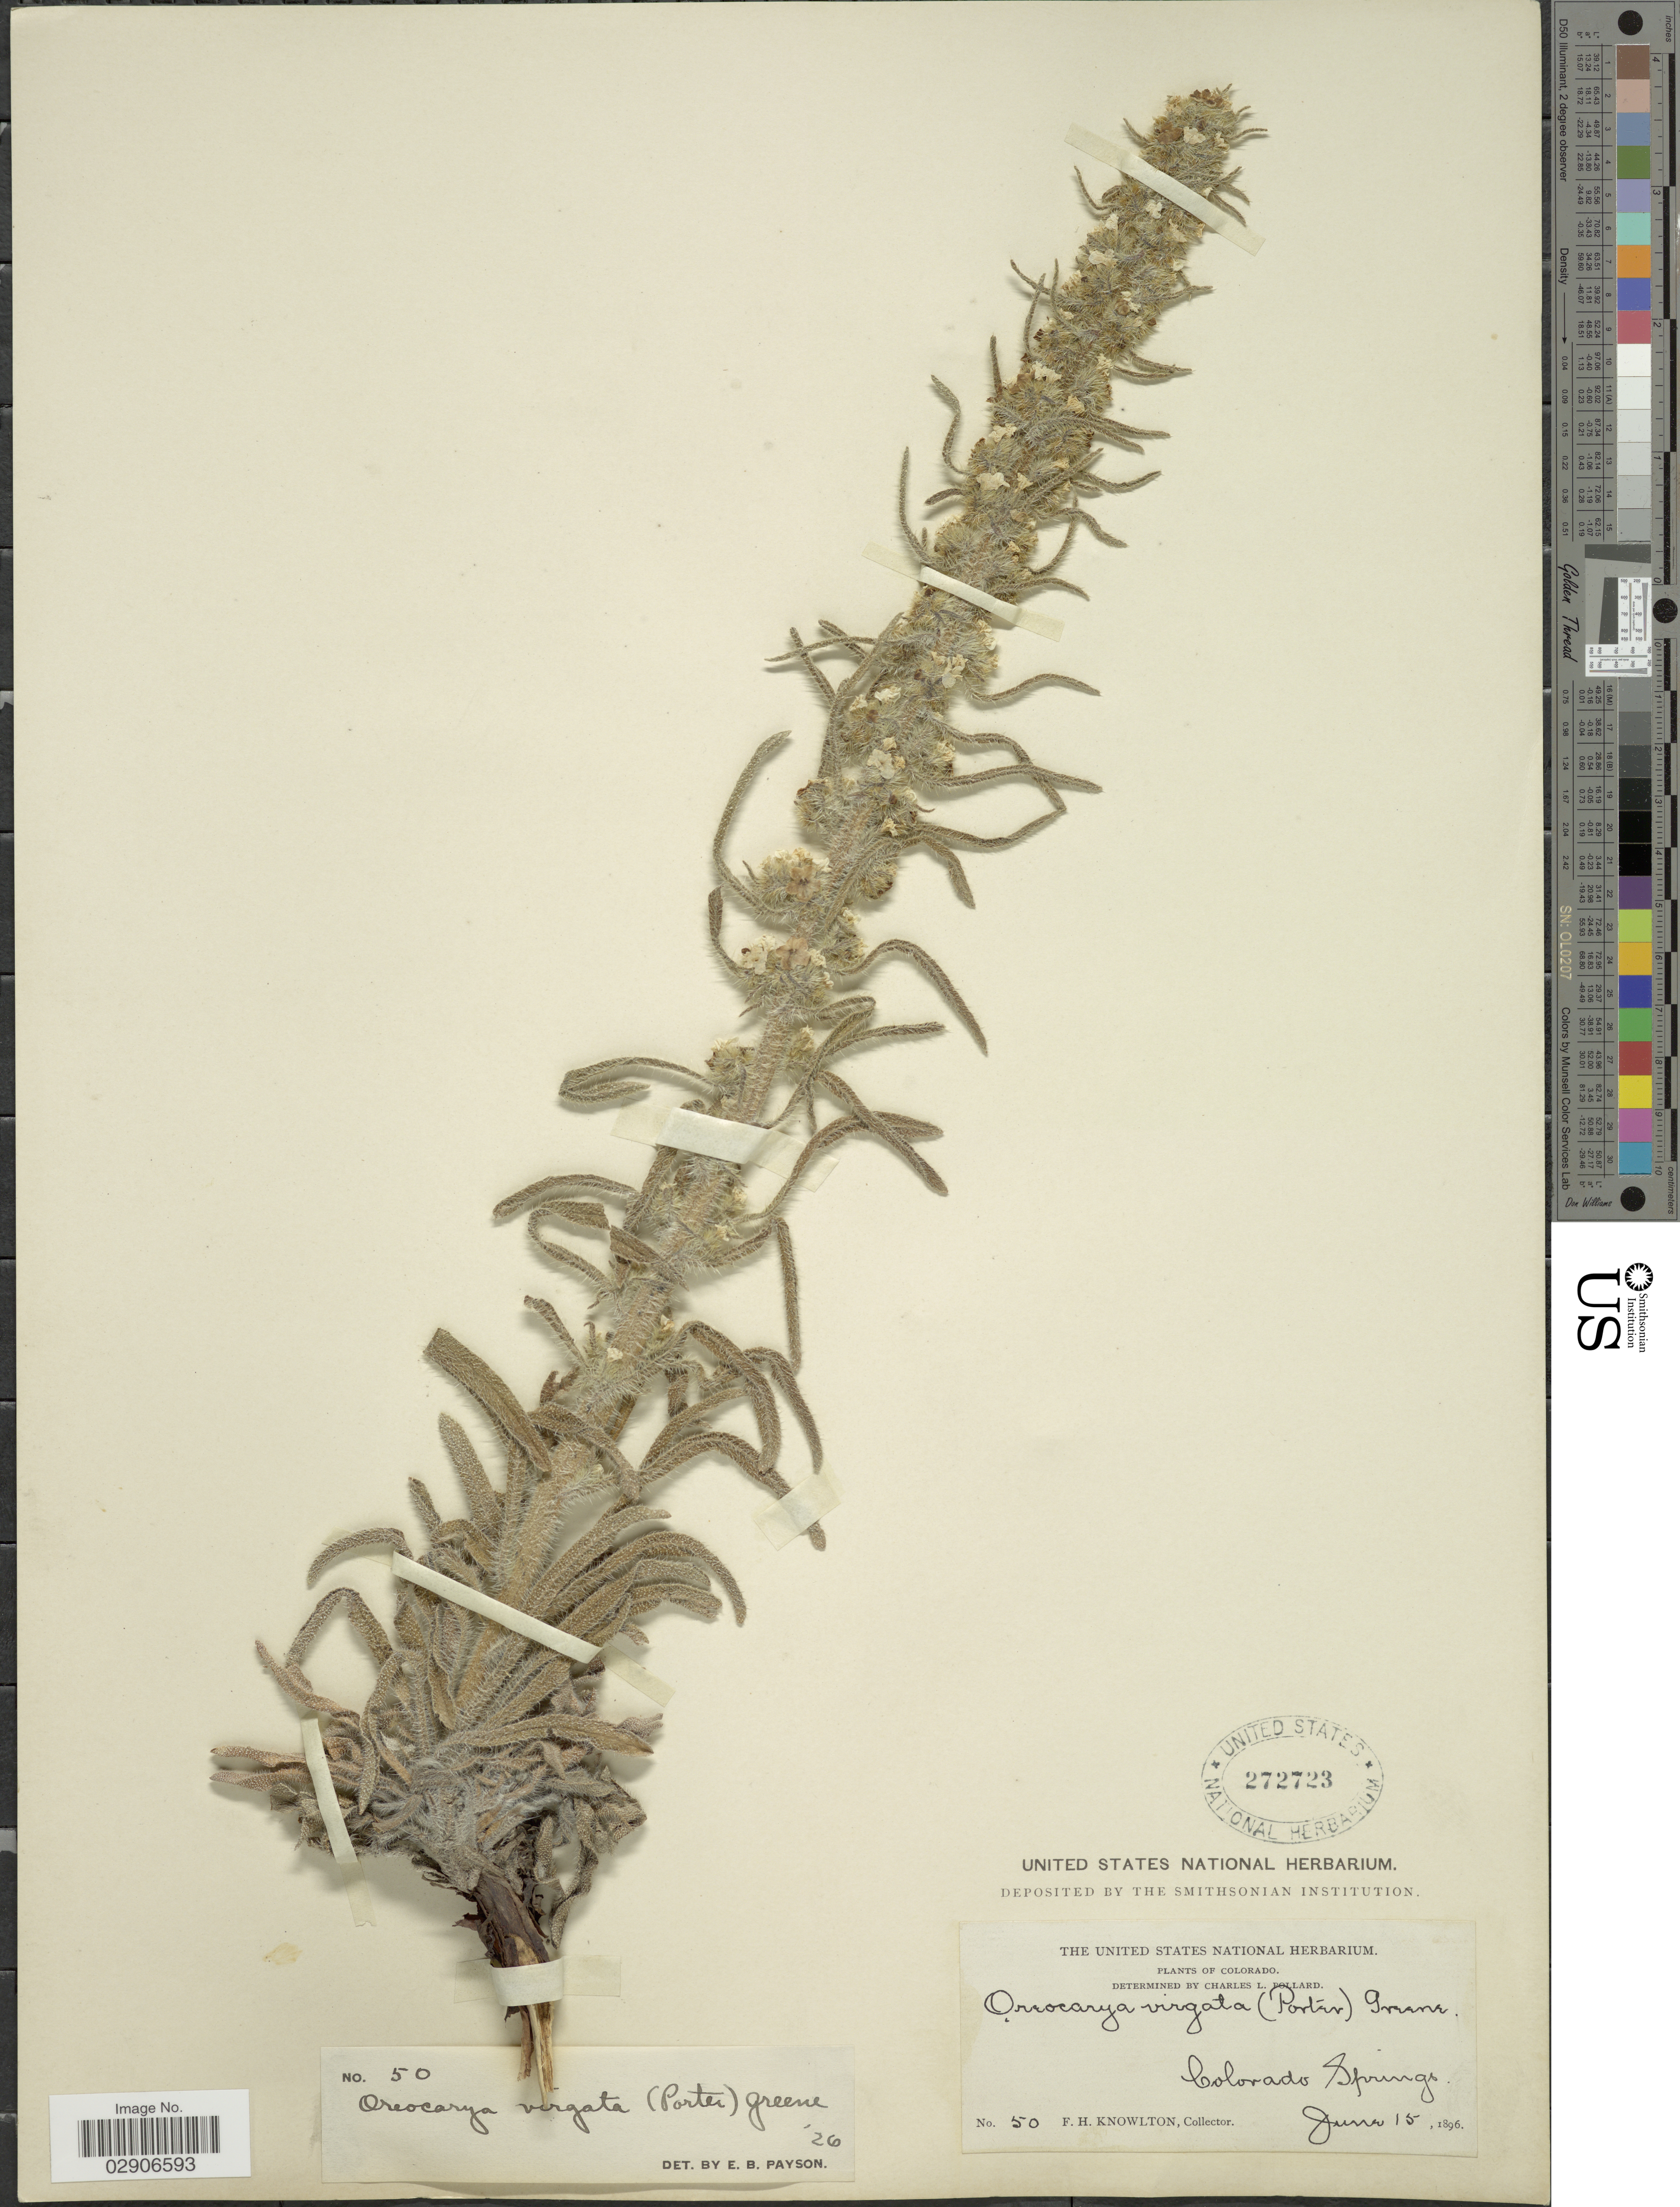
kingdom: Plantae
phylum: Tracheophyta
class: Magnoliopsida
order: Boraginales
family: Boraginaceae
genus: Oreocarya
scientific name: Oreocarya virgata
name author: (Porter) Greene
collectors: F. H. Knowlton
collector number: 50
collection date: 1896-06-15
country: United States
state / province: Colorado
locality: Colorado Springs. Colorado.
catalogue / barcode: US 272723